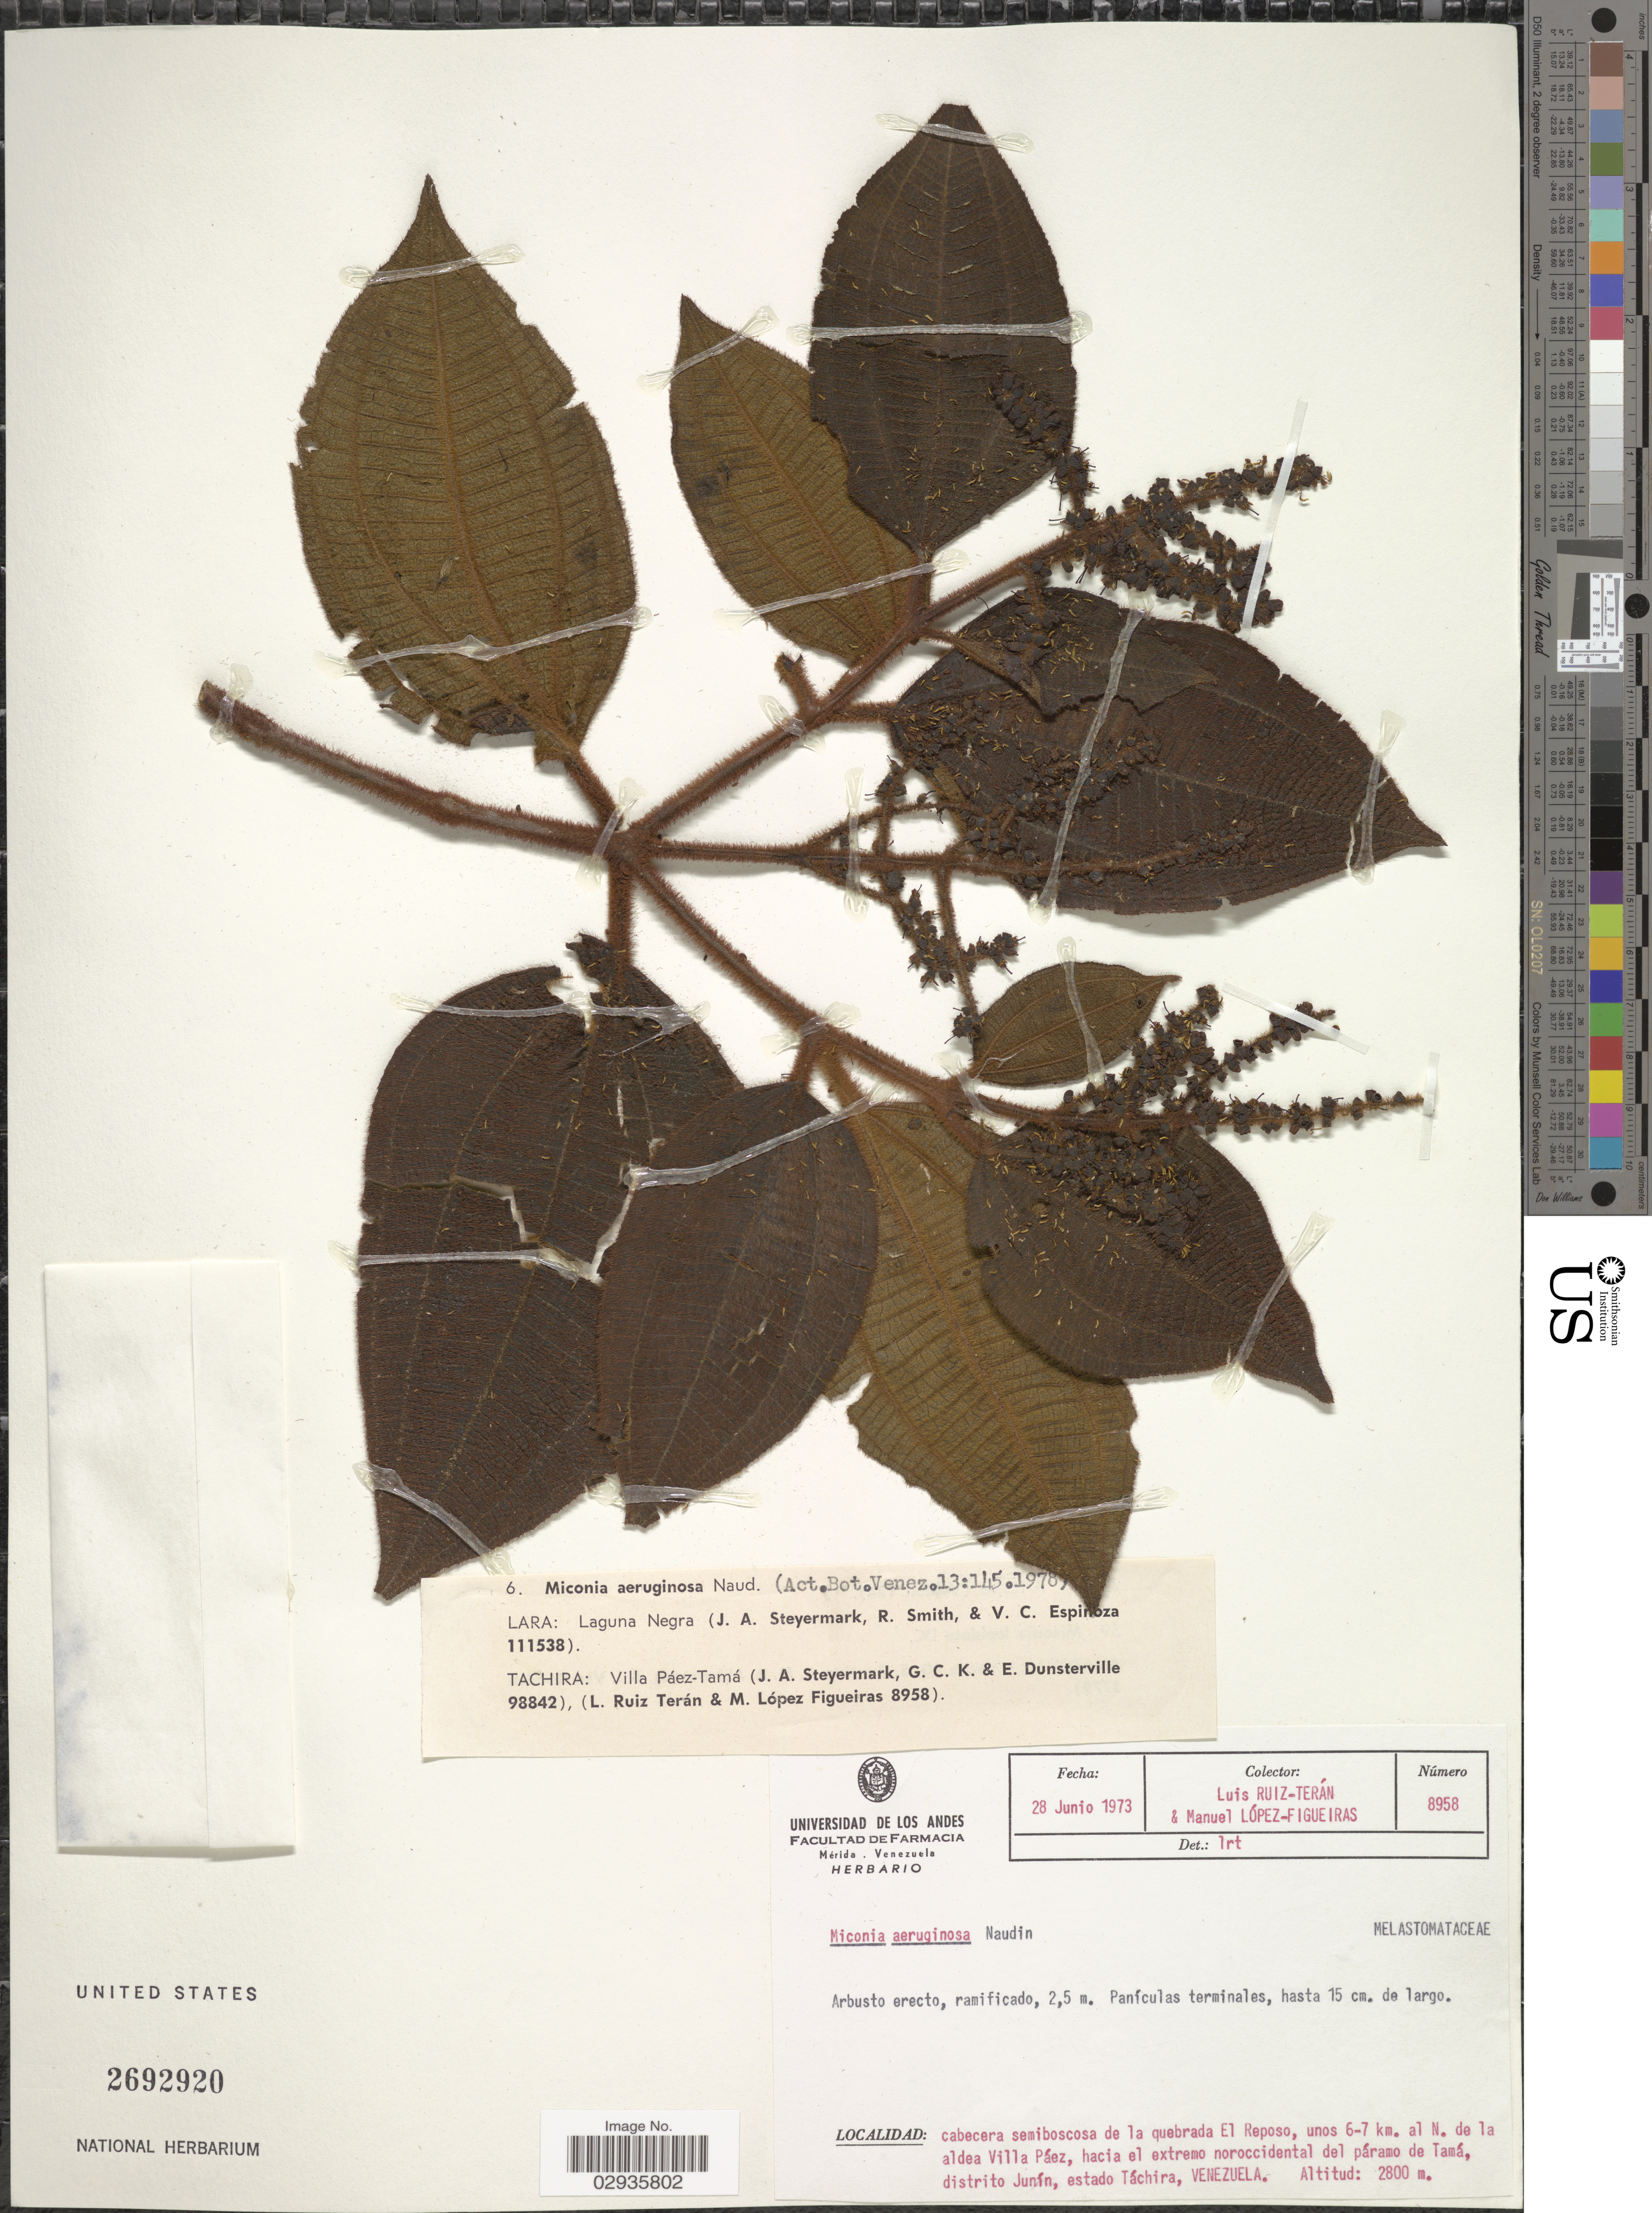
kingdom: Plantae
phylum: Tracheophyta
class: Magnoliopsida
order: Myrtales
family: Melastomataceae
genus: Miconia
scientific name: Miconia aeruginosa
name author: Naudin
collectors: L. Teran & M. López Figueiras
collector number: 8958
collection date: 1872-06-28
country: Venezuela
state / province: Tachira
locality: Cabecera semiboscosa de la quebrada El Reposo, unos 6-7 km. al N. de la aldea Villa Páez, hacia el extremo noroccidental del páramo de Tamá, distrito Junín.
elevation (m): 2800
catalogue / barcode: US 2691920